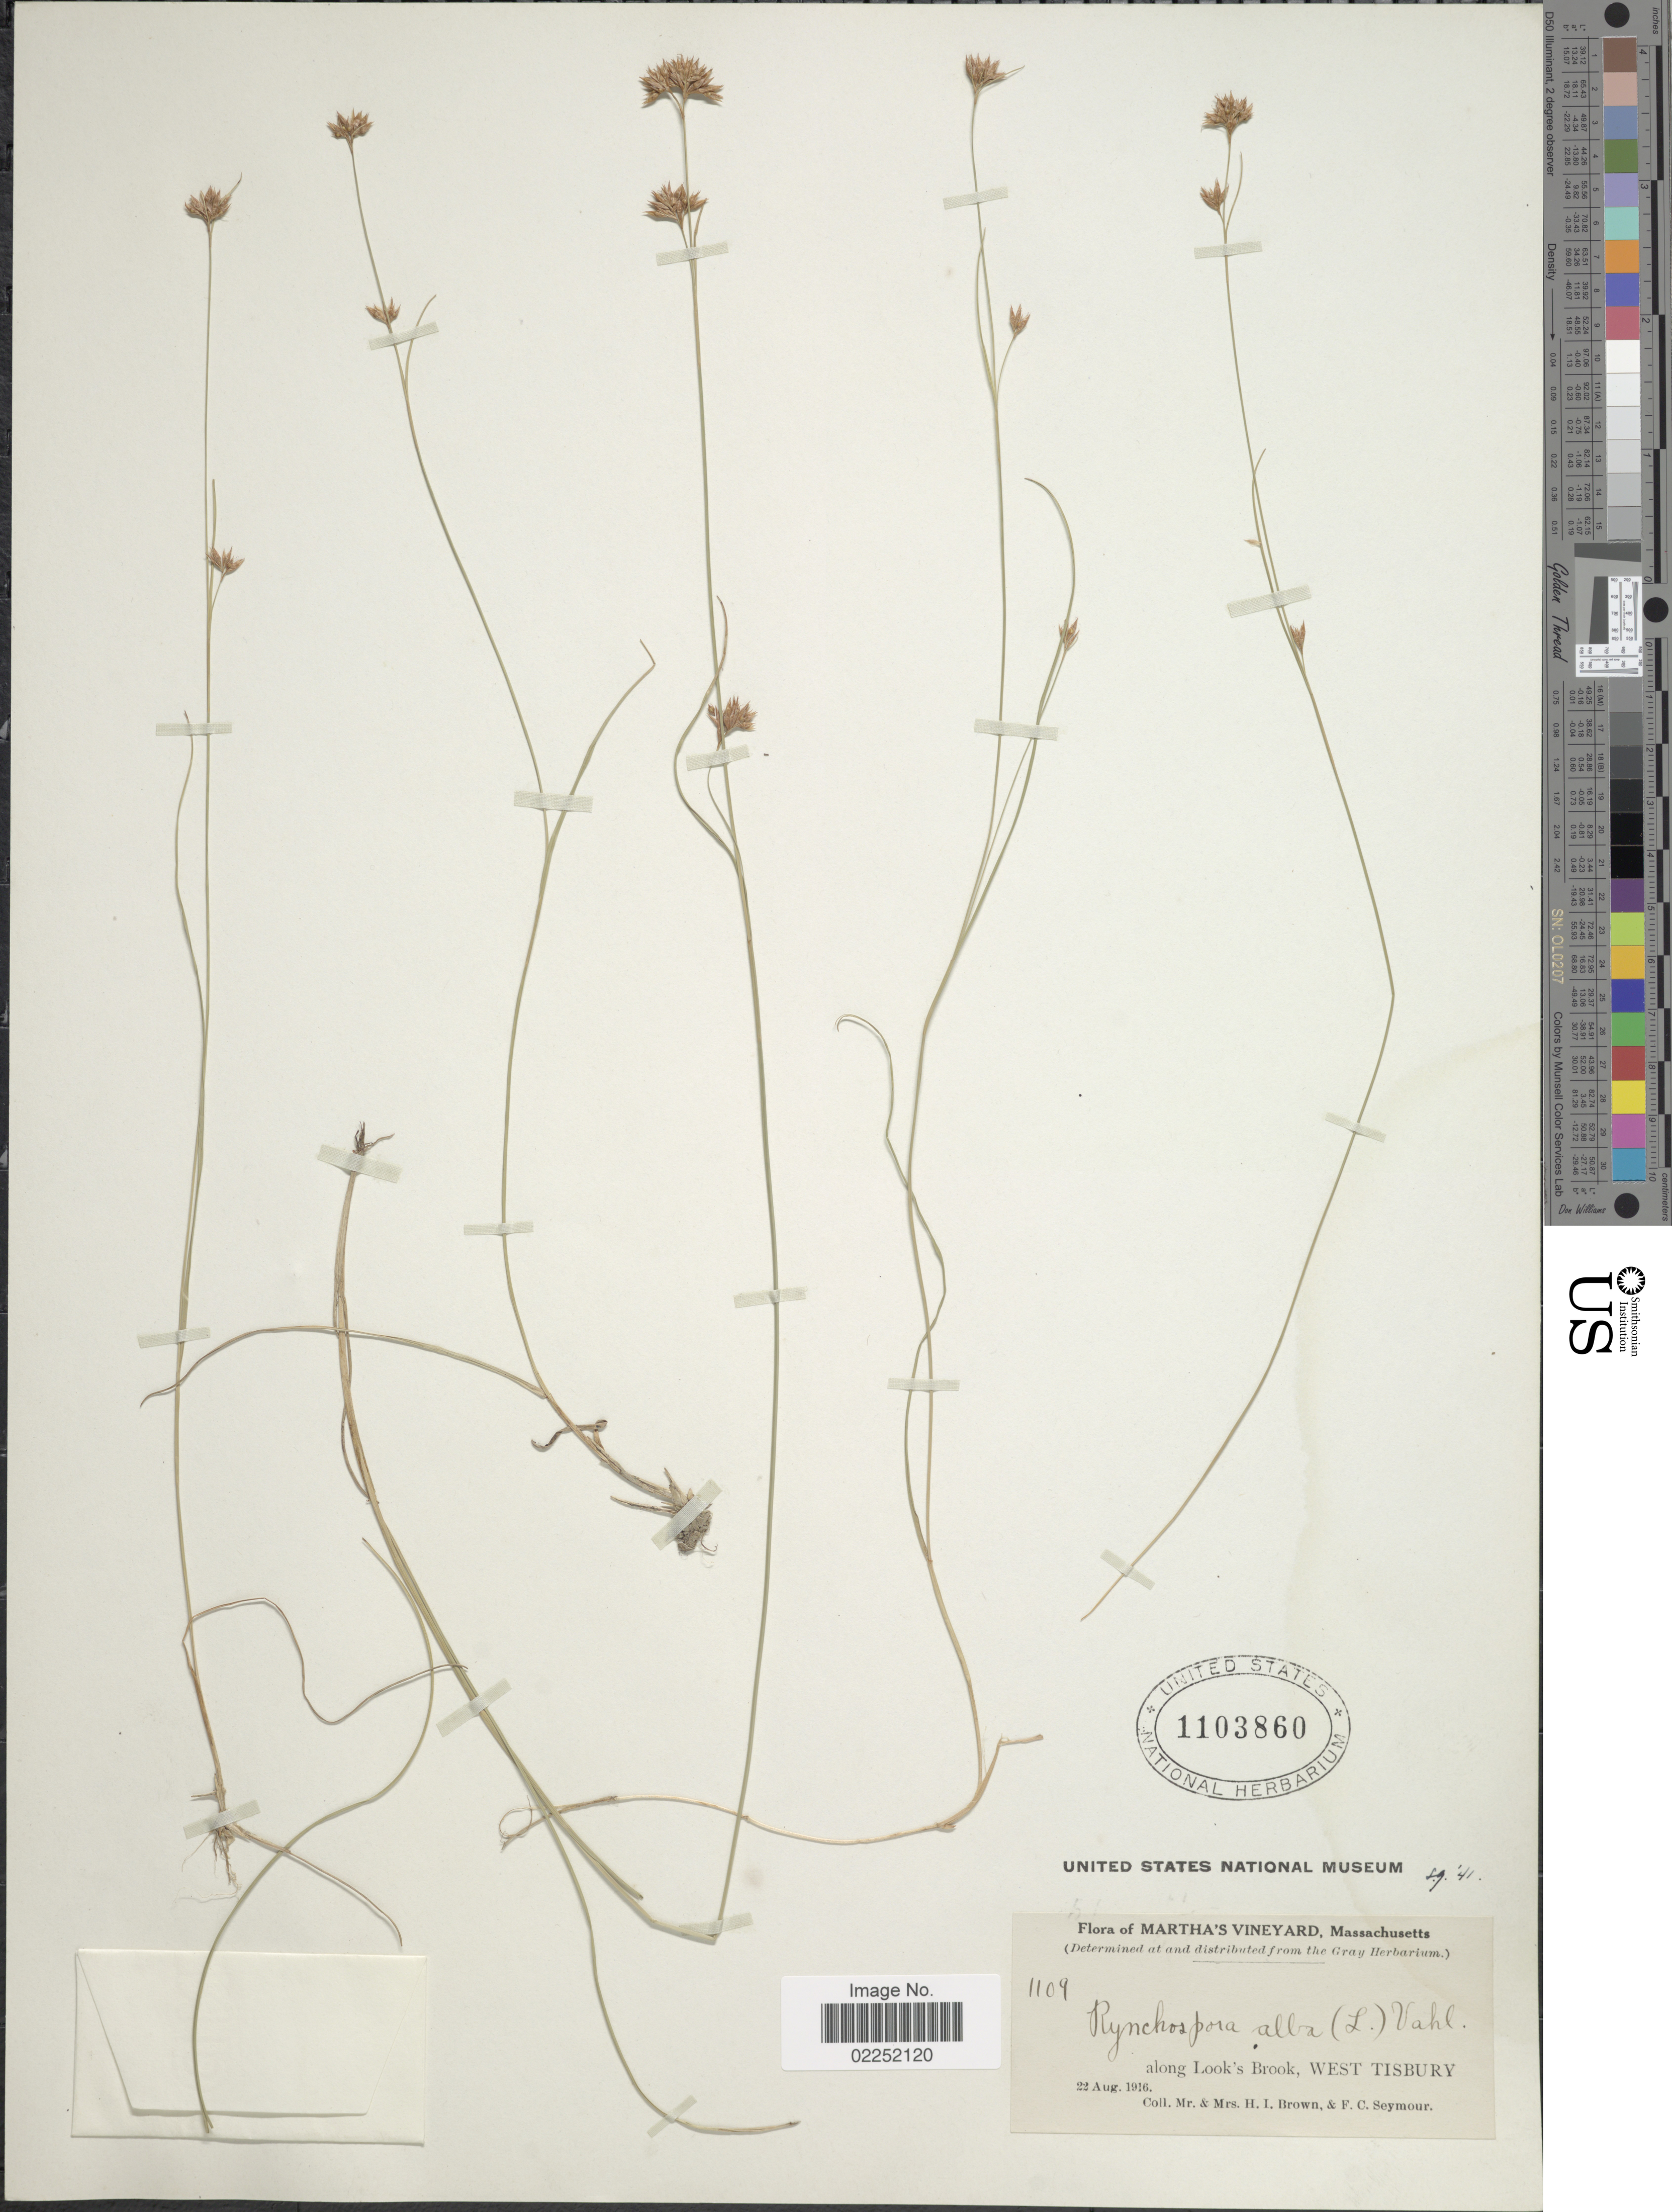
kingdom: Plantae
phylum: Tracheophyta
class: Liliopsida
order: Poales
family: Cyperaceae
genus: Rhynchospora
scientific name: Rhynchospora alba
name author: (L.) Vahl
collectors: H. I. Brown, H. Brown & F. C. Seymour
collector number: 1109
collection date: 1916-08-22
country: United States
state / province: Massachusetts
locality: Martha's Vineyard, along Look's Brook, West Tisbury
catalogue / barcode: US 1103860